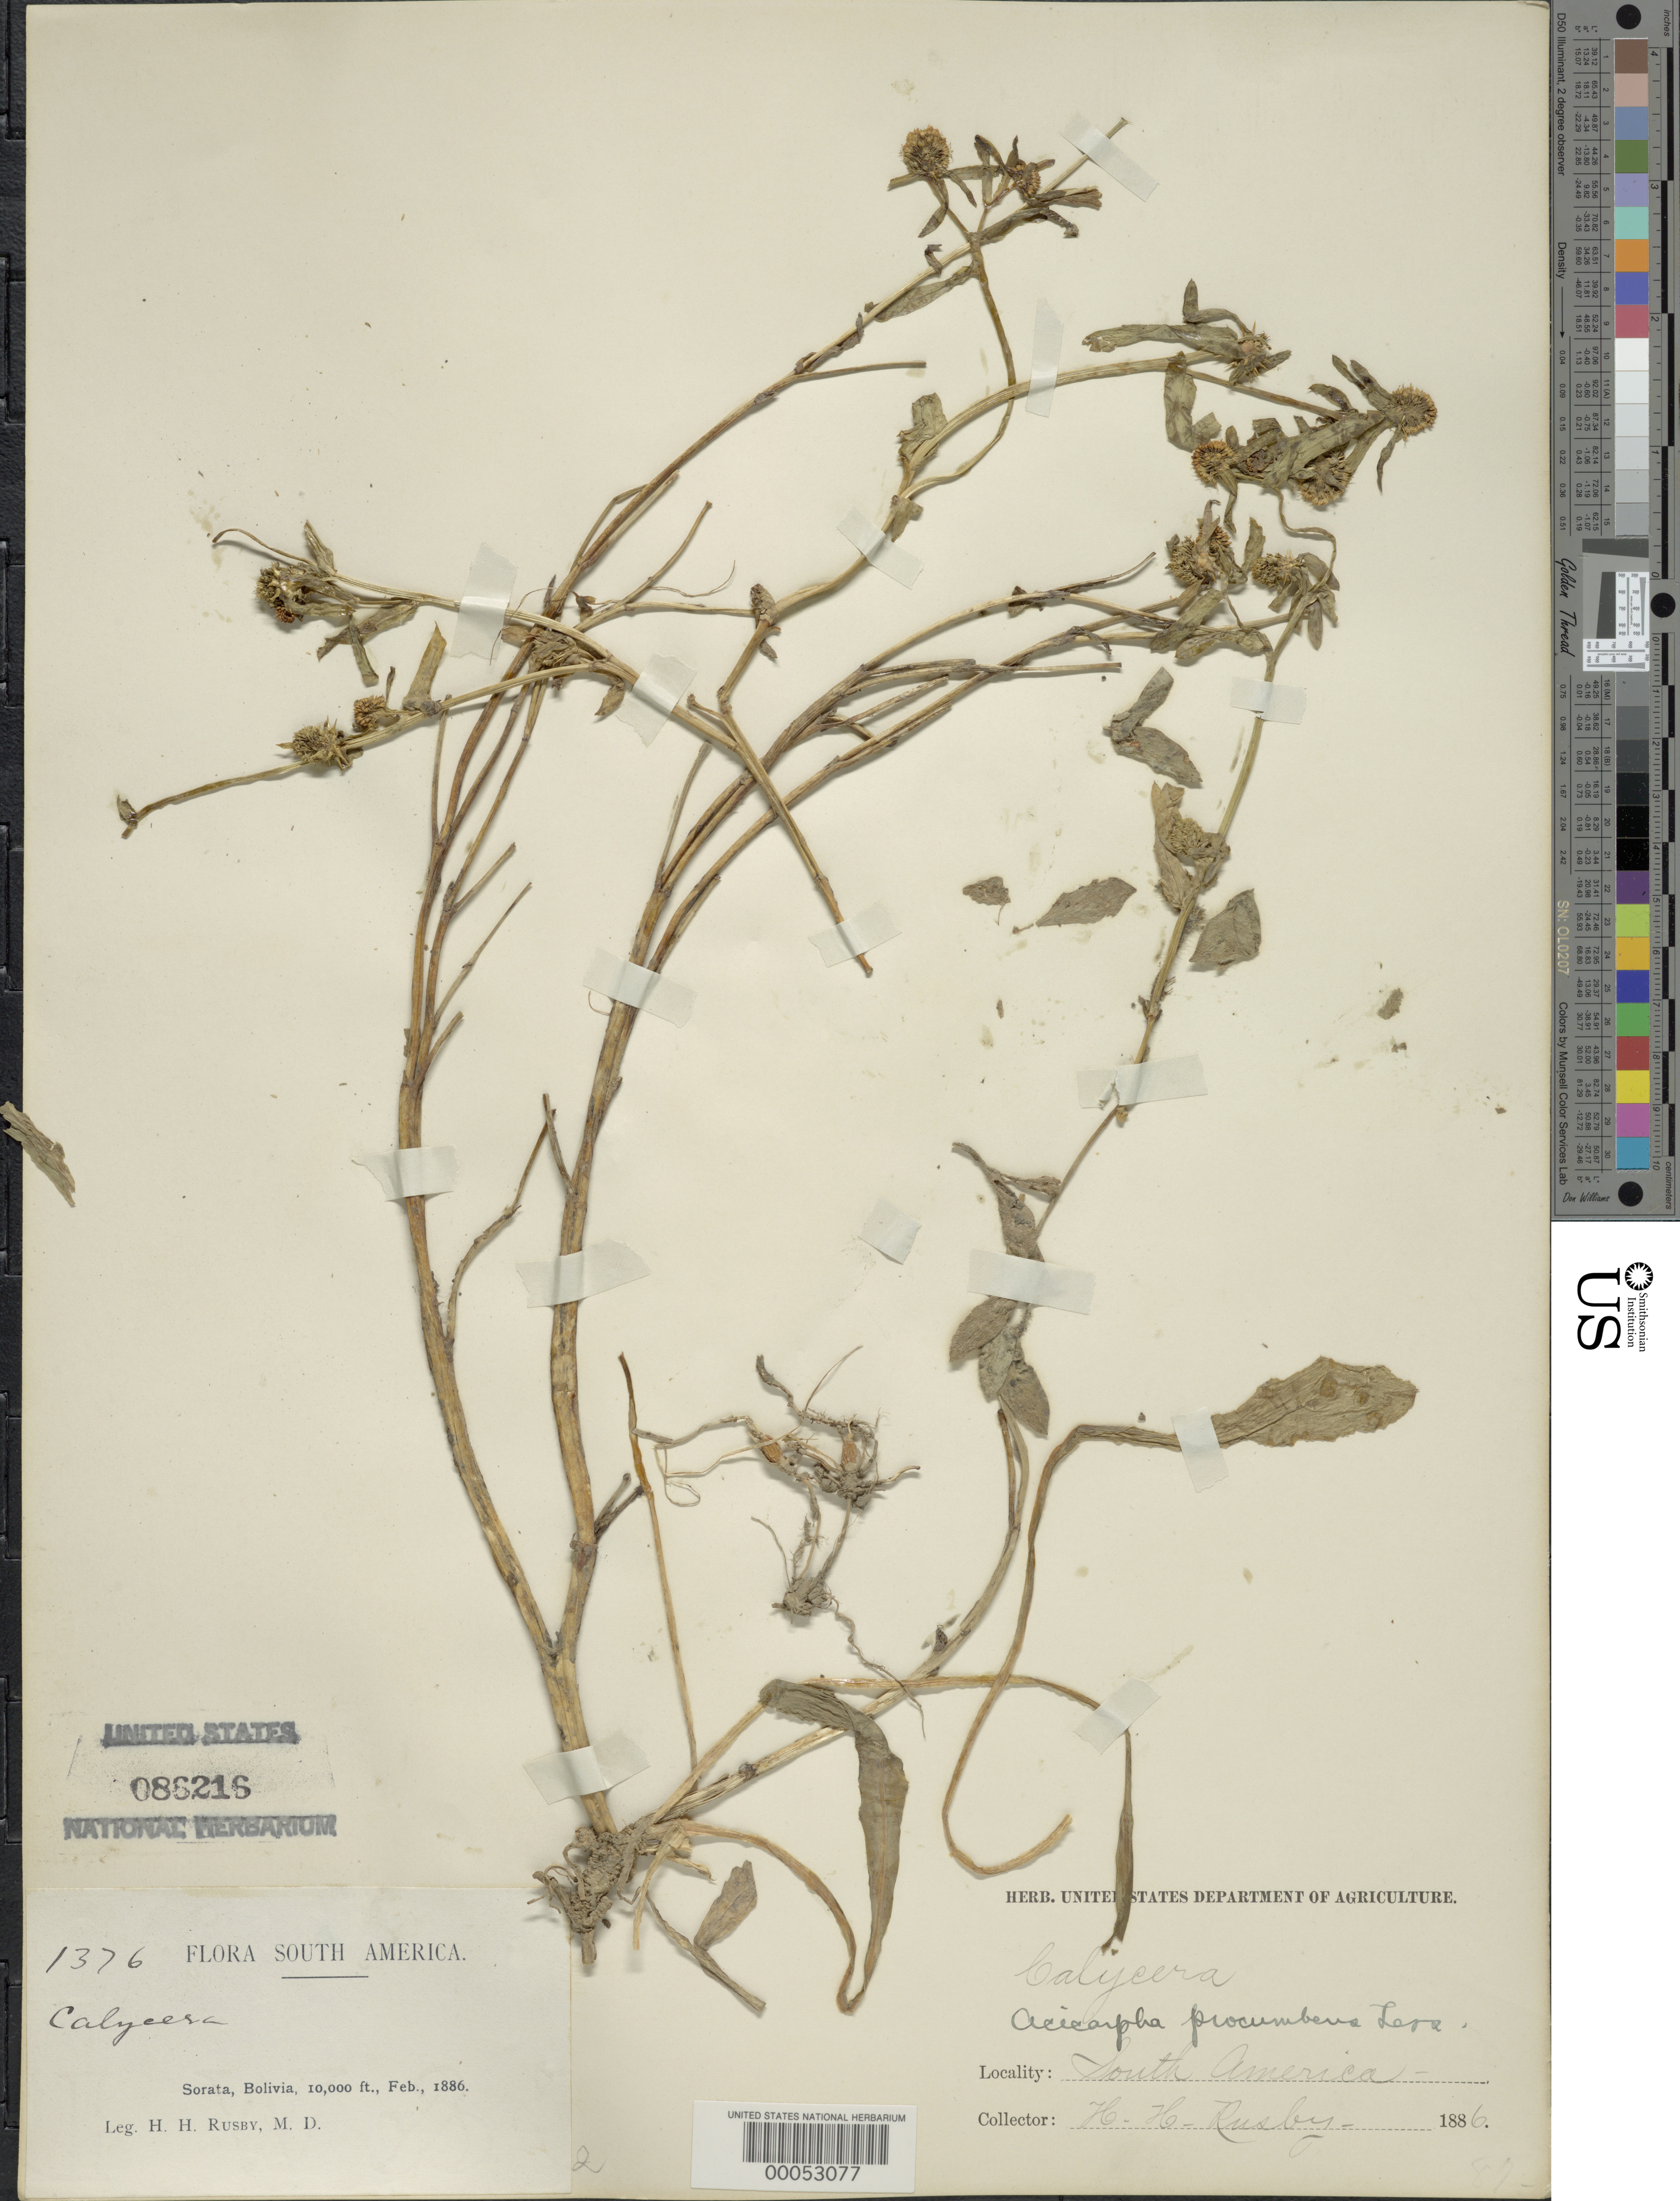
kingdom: Plantae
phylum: Tracheophyta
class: Magnoliopsida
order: Asterales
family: Calyceraceae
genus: Acicarpha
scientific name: Acicarpha procumbens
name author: Less.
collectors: H. H. Rusby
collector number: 1376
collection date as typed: Feb., 1886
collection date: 1886-02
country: Bolivia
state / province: La Páz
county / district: Larecaja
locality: Sorata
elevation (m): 3048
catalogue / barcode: US 86216